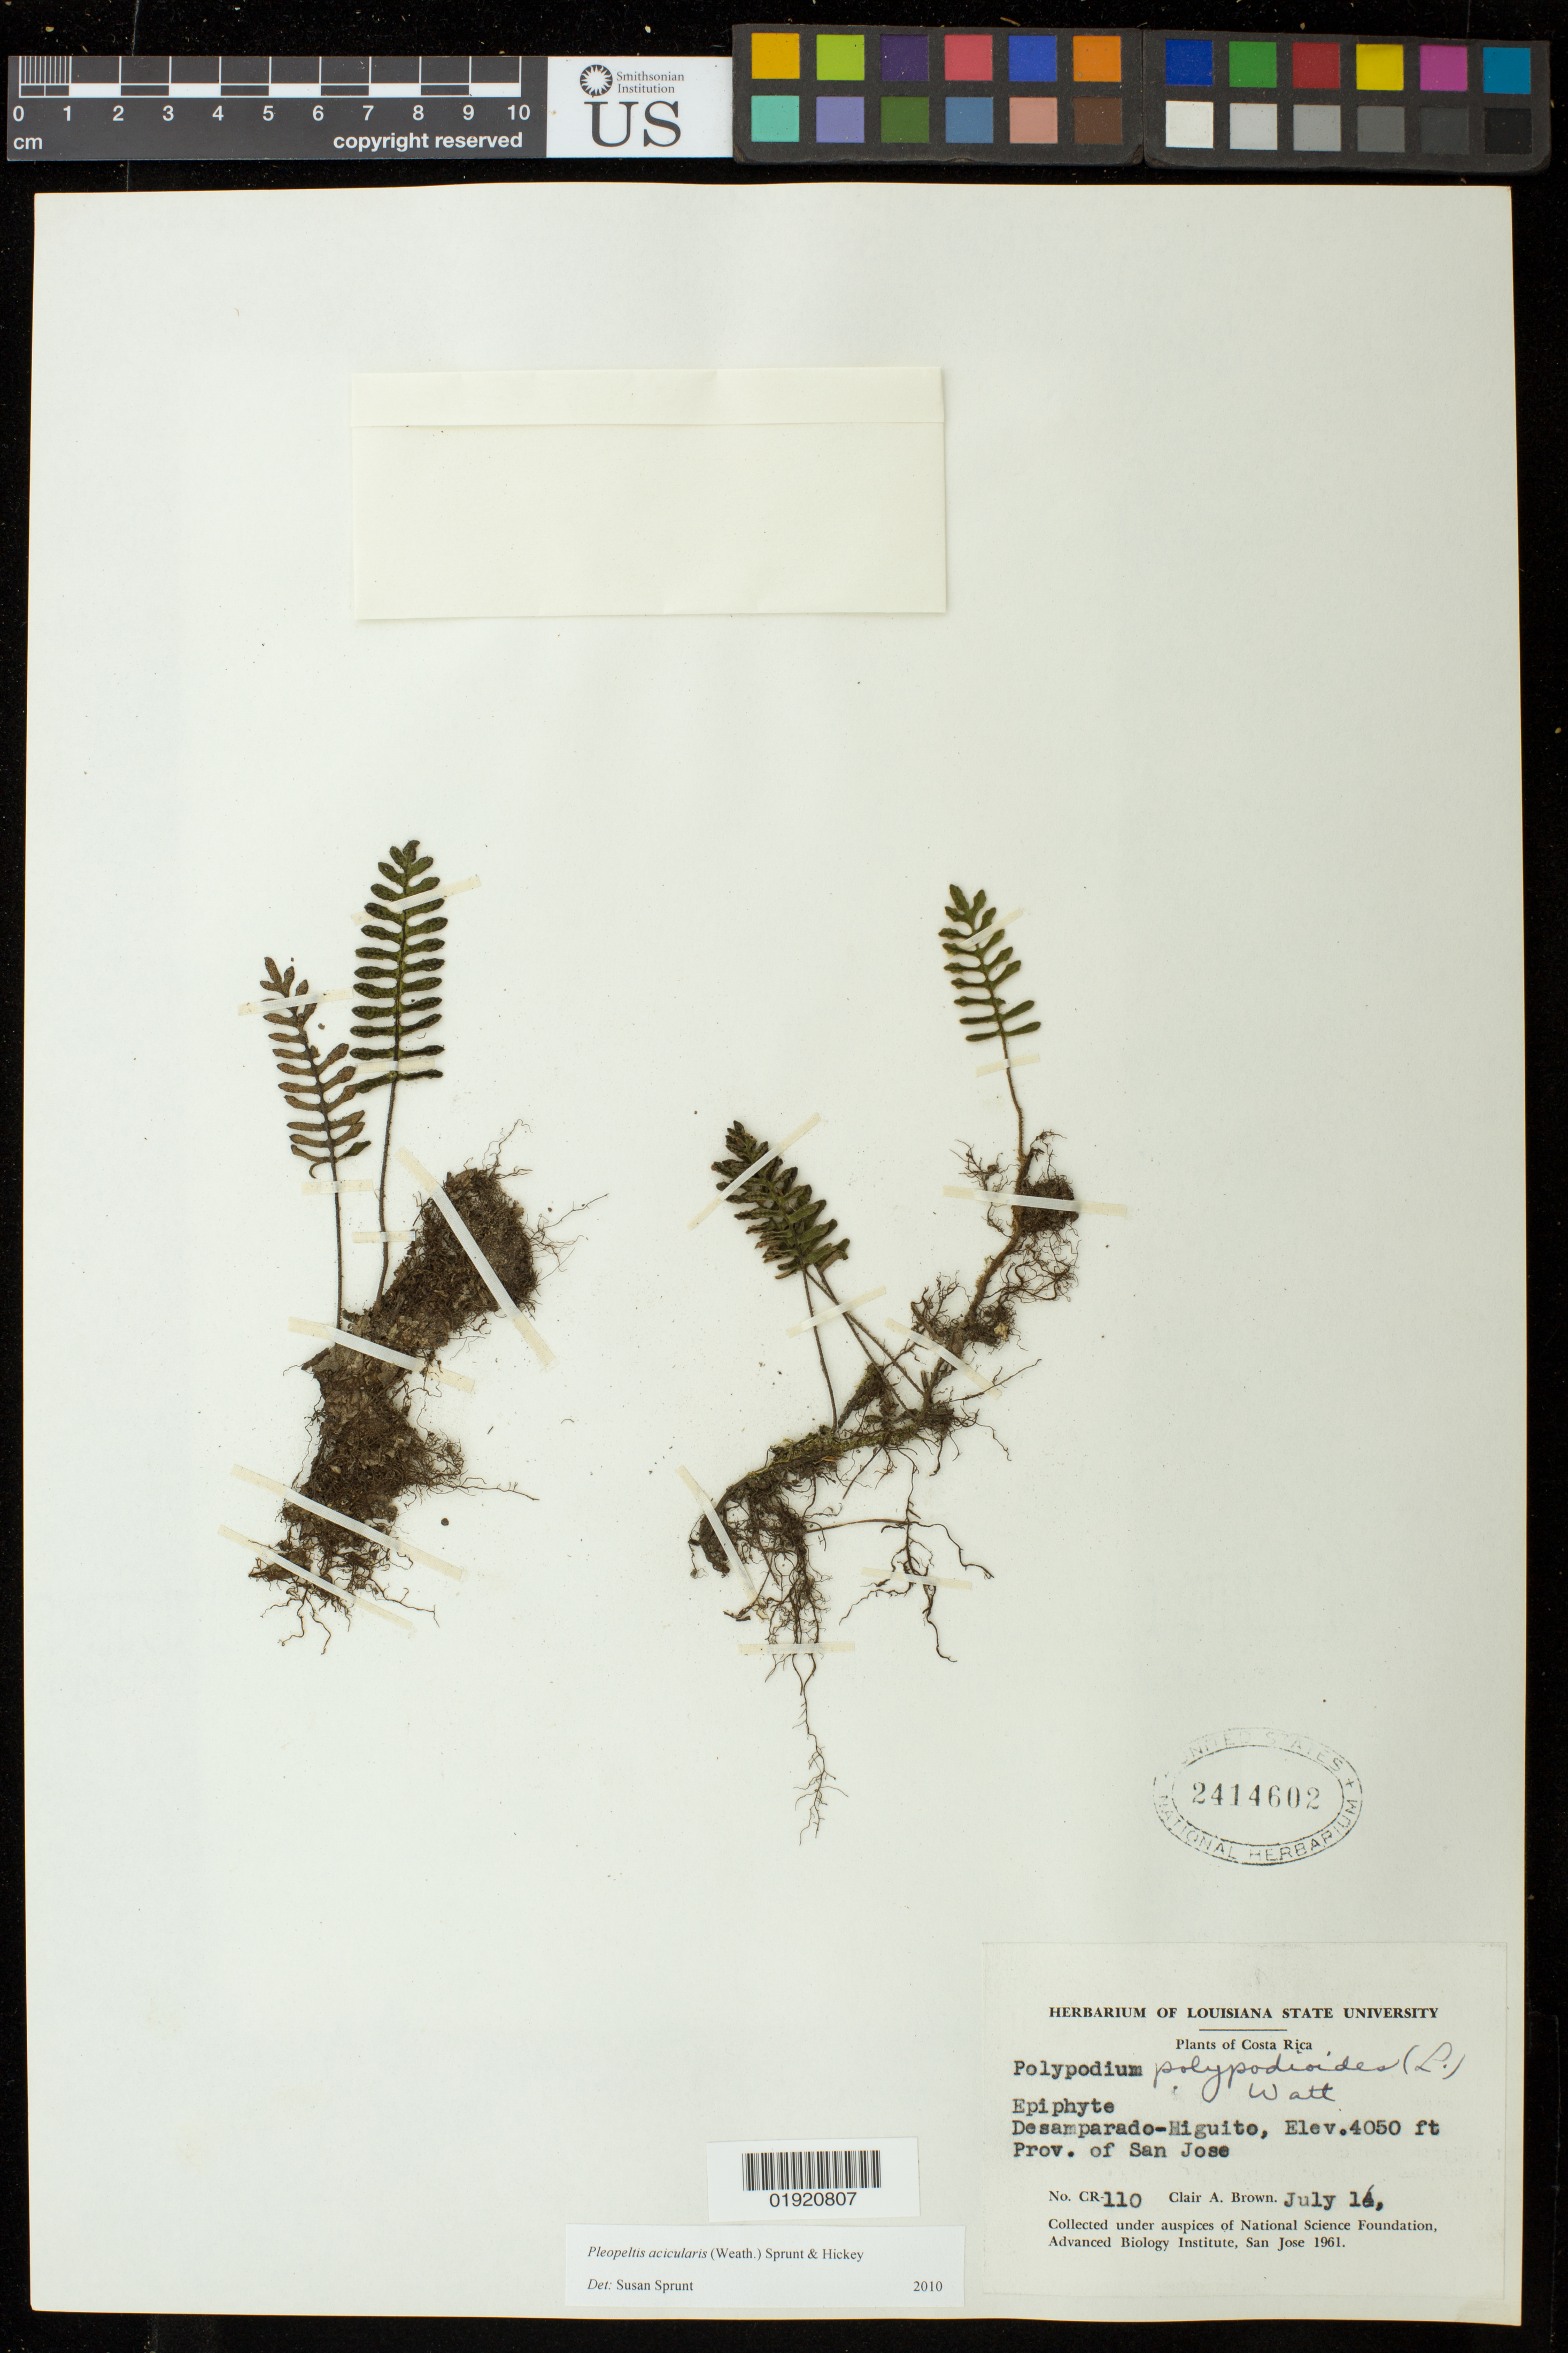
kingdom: Plantae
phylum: Tracheophyta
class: Polypodiopsida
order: Polypodiales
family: Polypodiaceae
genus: Pleopeltis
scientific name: Pleopeltis acicularis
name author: (Weath.) A.R. Sm. & Krömer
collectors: C. A. Brown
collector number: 110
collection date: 1961-07-16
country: Costa Rica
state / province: San José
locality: Costa Rica. Desamparado-Higuito, Prov. of San Jose.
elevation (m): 1234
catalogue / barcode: US 2414602